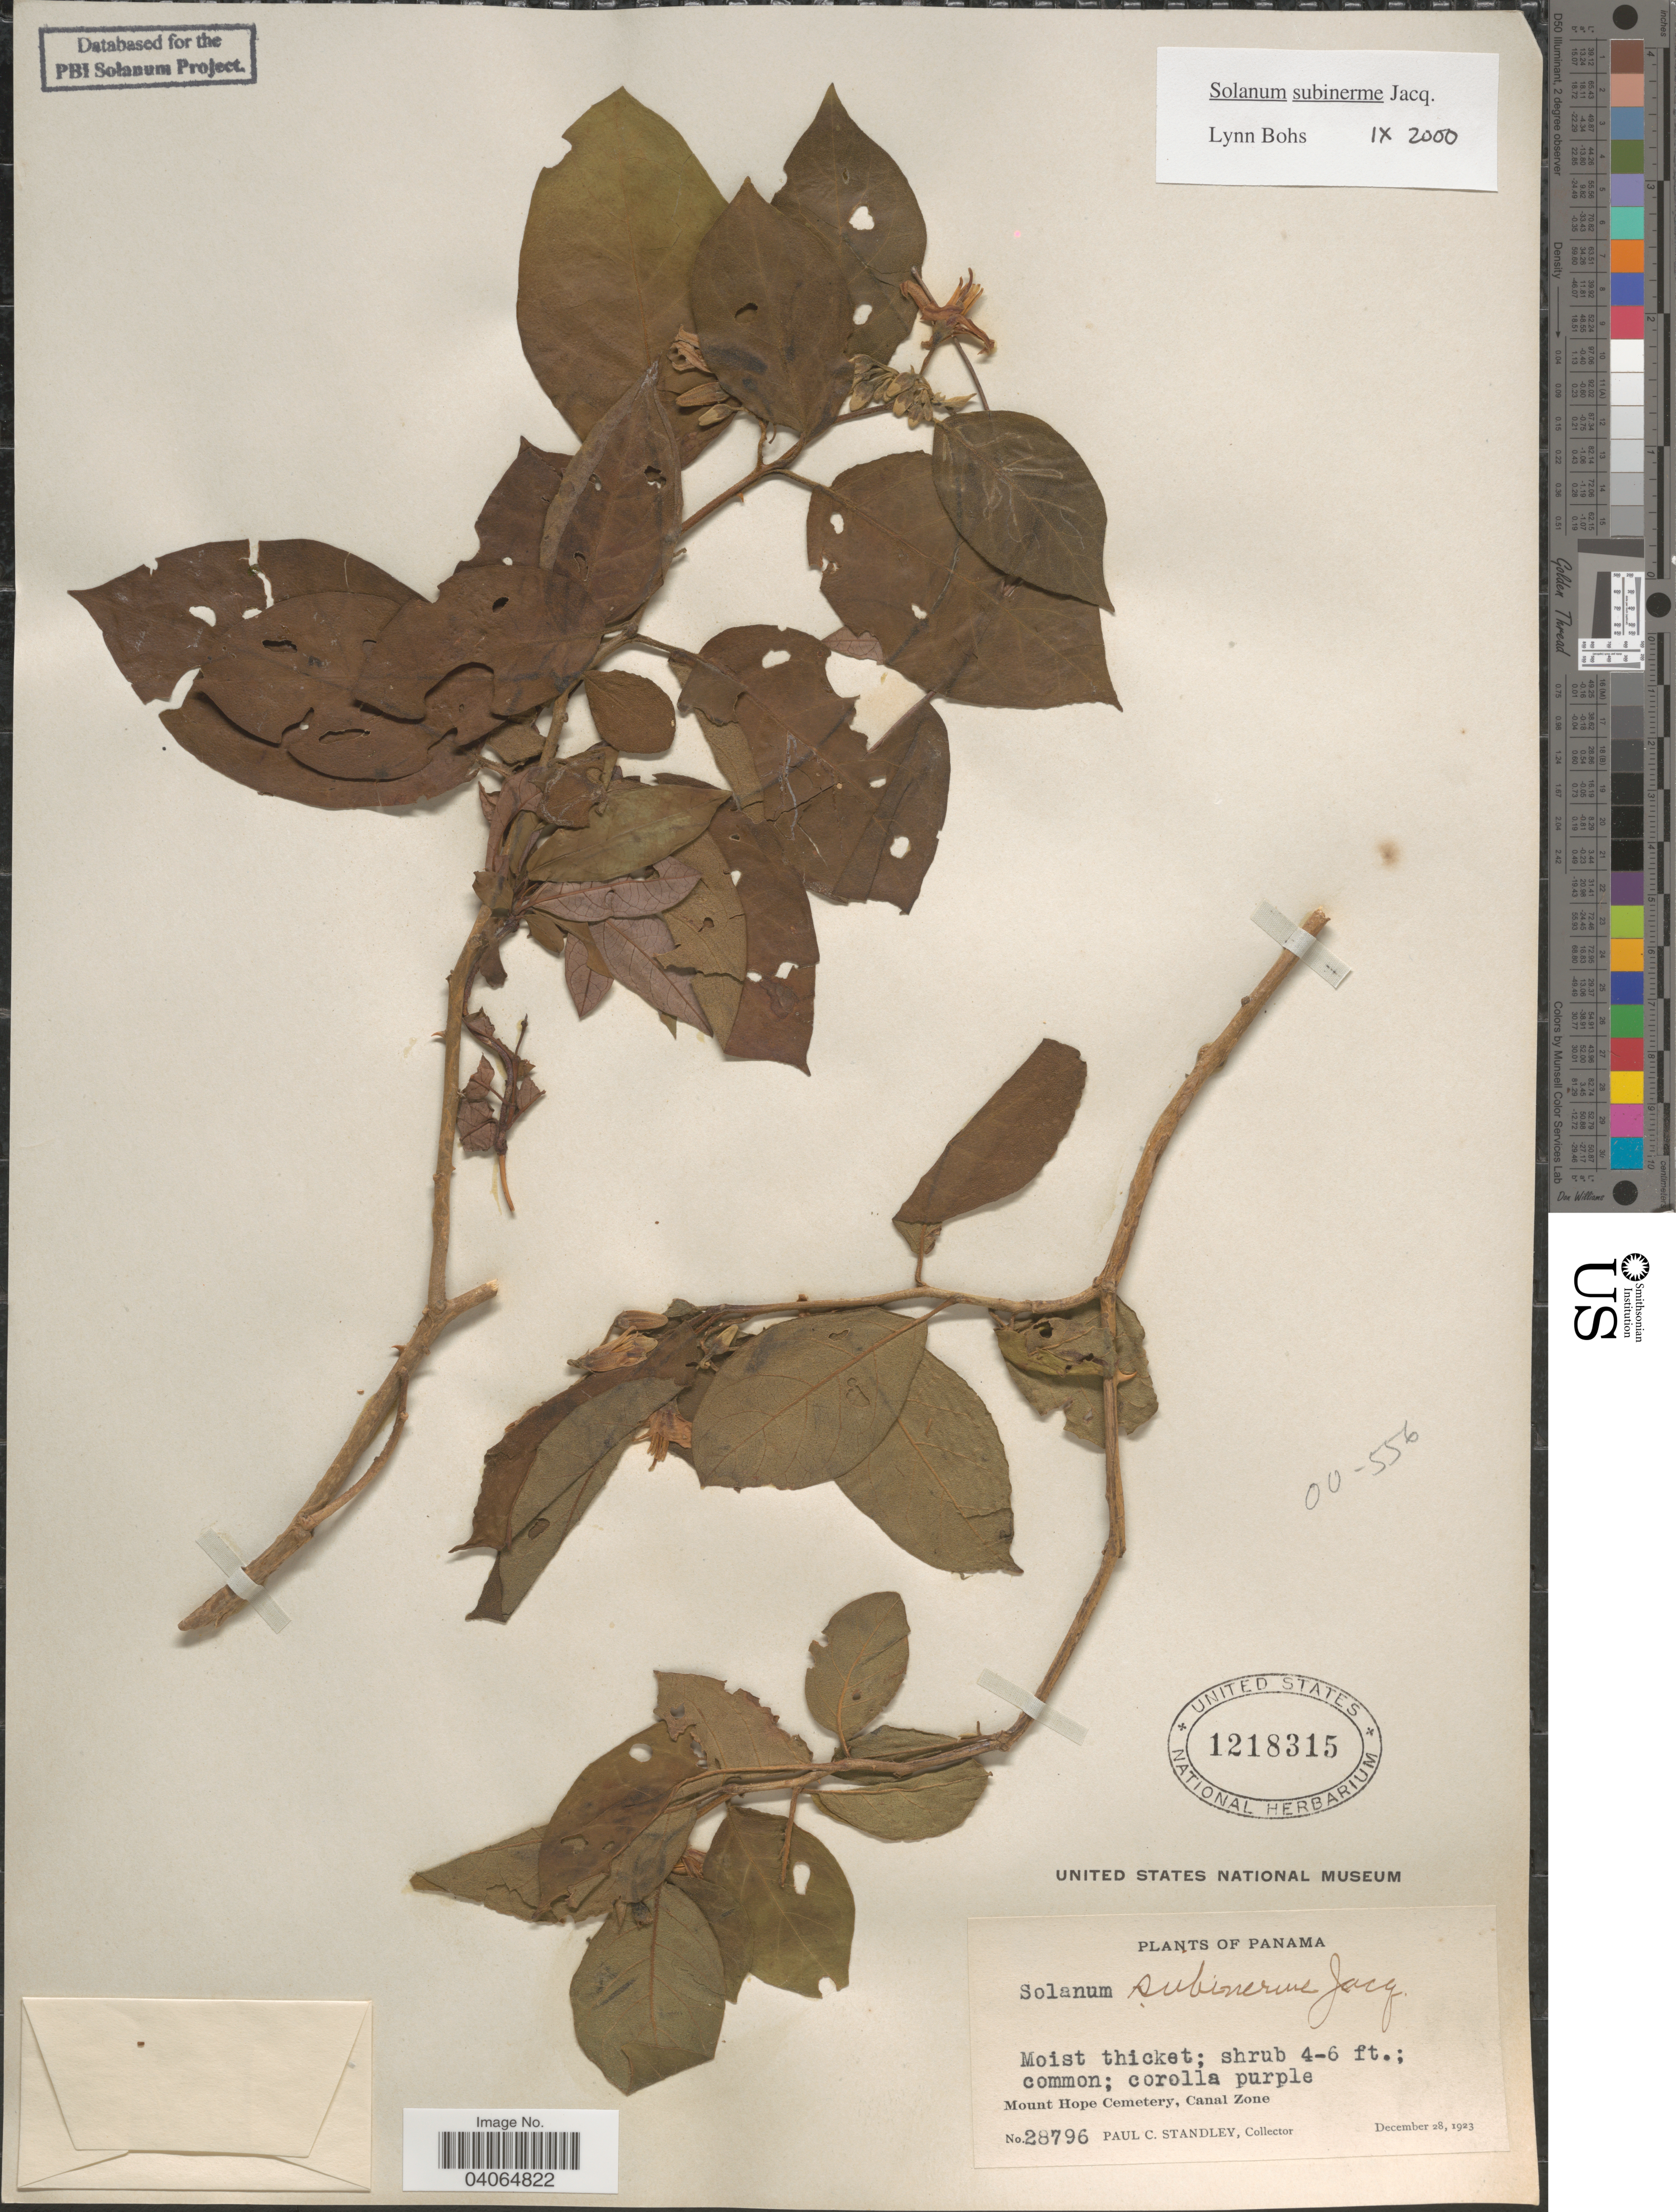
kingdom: Plantae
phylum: Tracheophyta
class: Magnoliopsida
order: Solanales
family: Solanaceae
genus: Solanum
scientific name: Solanum subinerme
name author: Jacq.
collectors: P. C. Standley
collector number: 28796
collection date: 1923-12-28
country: Panama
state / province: Colón / Panamá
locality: Mount Hope Cemetery, Canal Zone.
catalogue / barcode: US 1218315